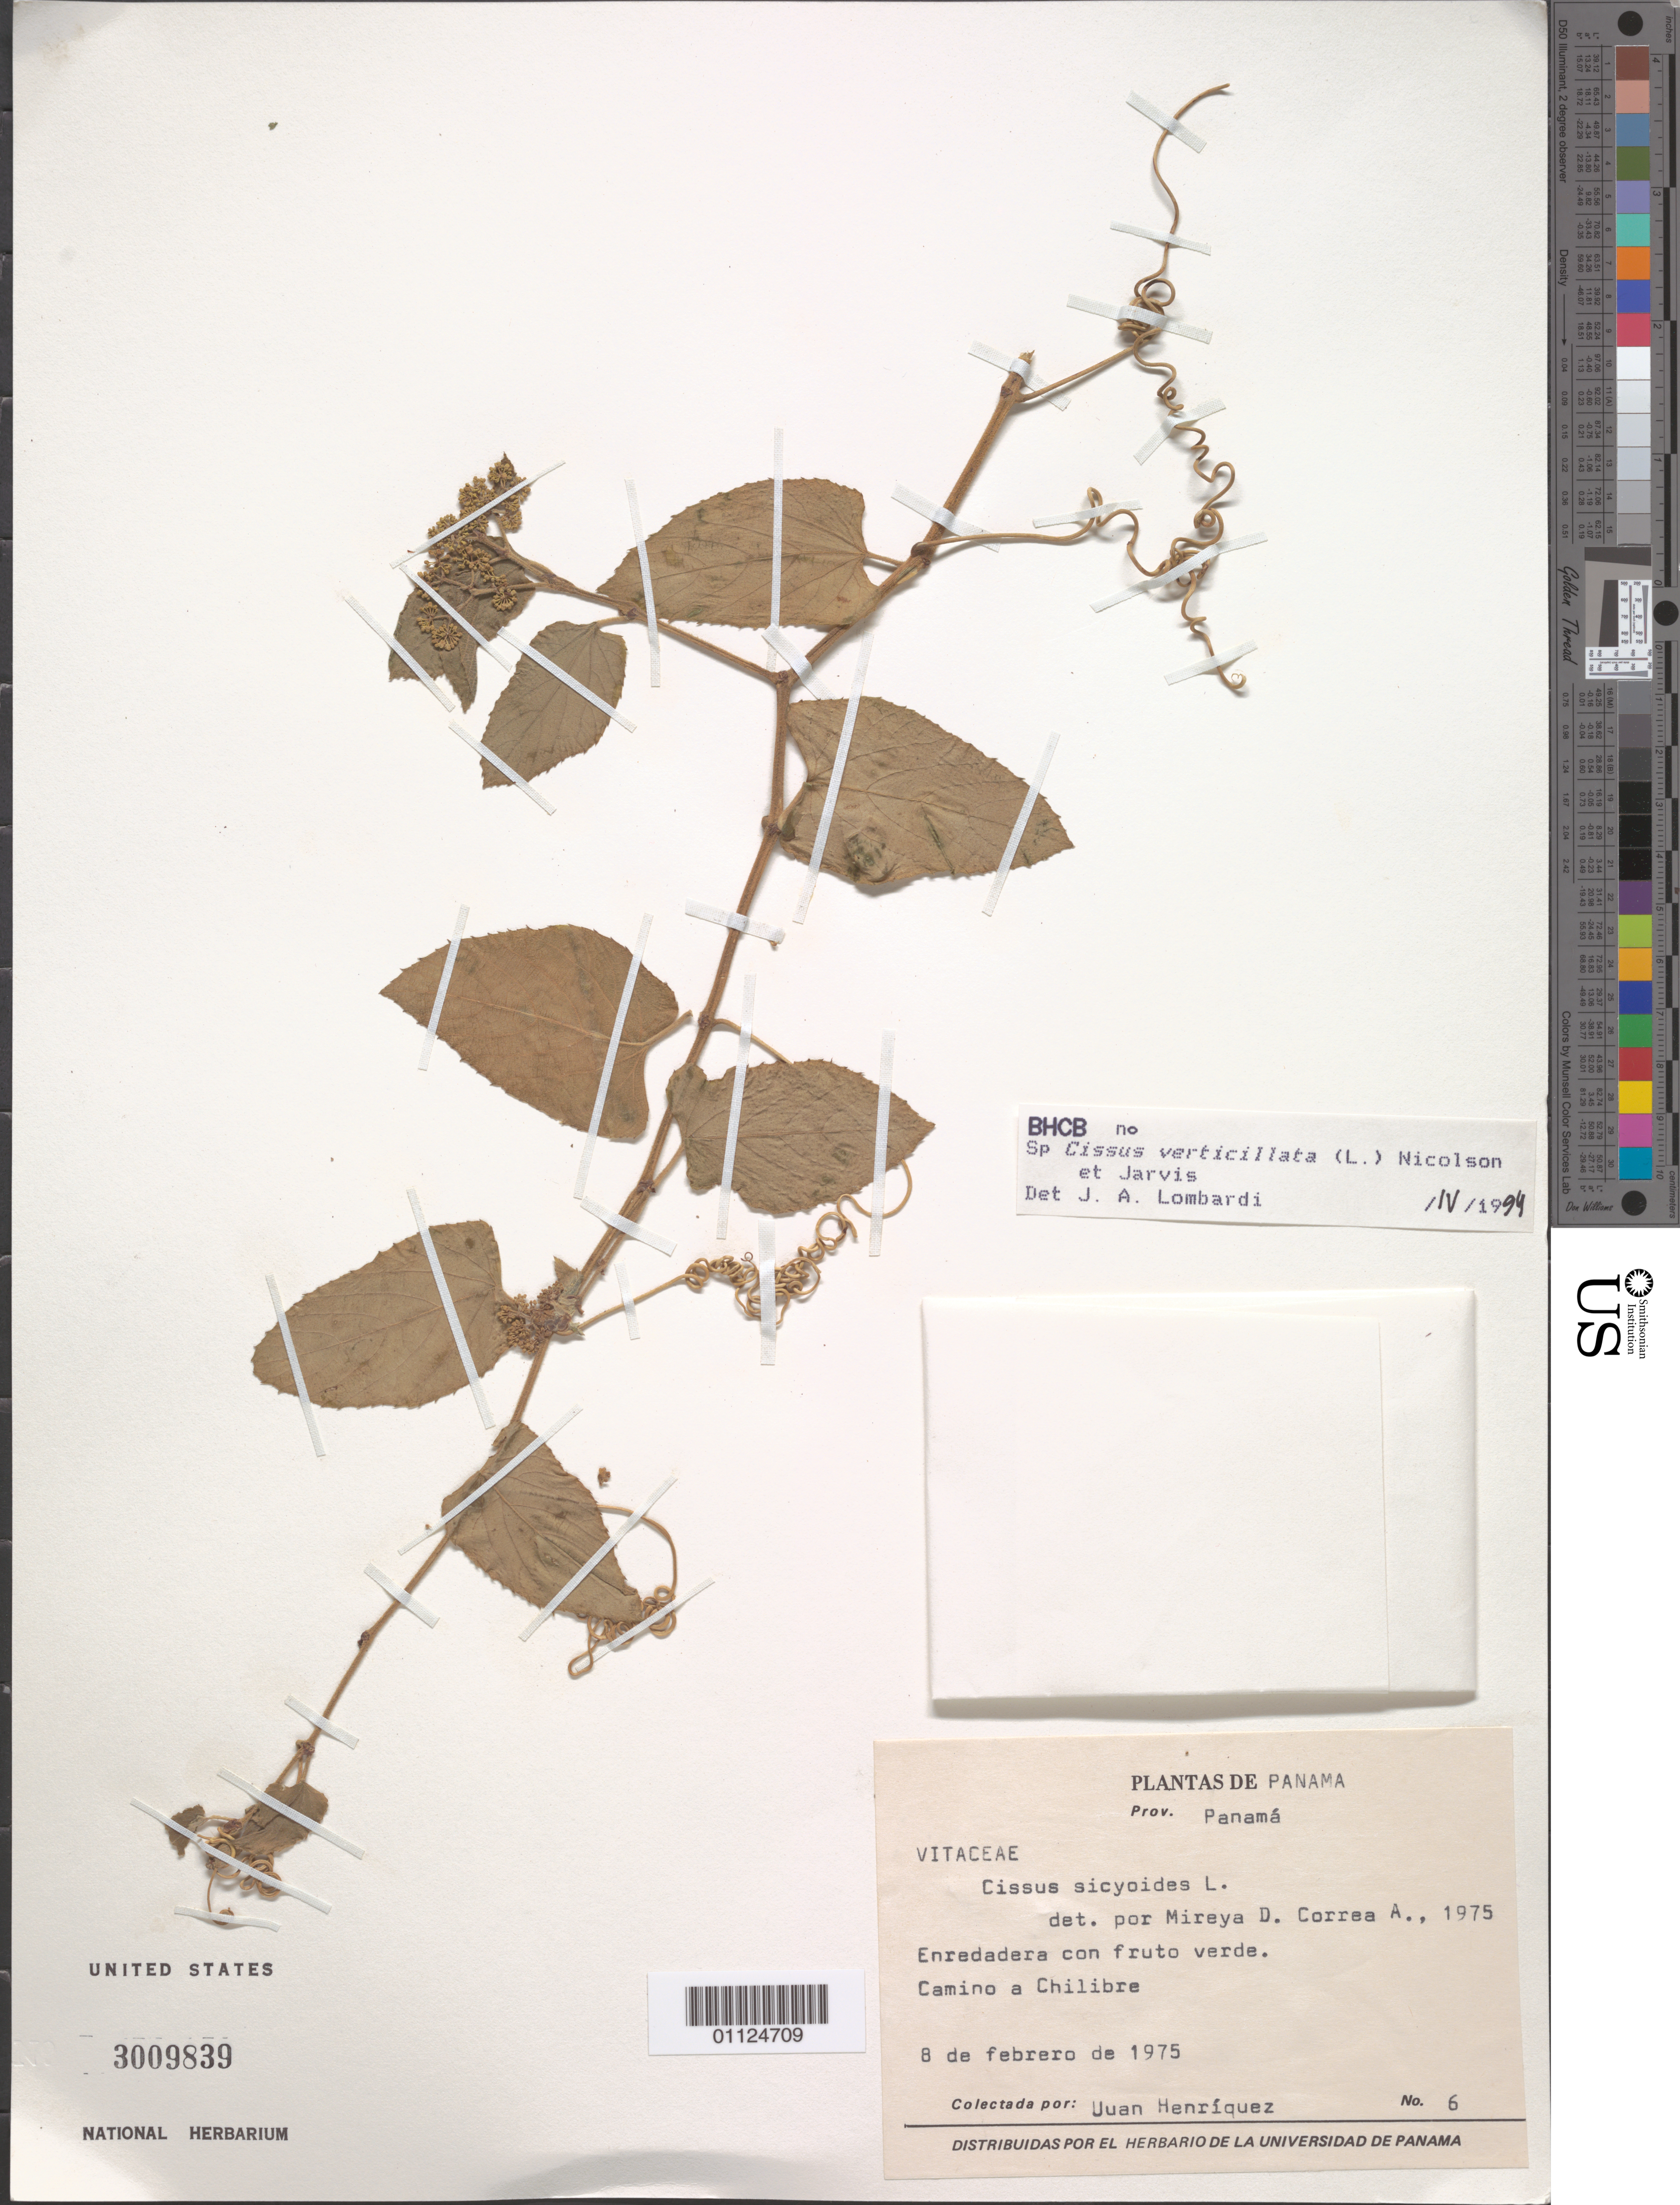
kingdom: Plantae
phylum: Tracheophyta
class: Magnoliopsida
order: Vitales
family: Vitaceae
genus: Cissus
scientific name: Cissus verticillata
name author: (L.) Nicolson & C.E. Jarvis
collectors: Universidad de Panama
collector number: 6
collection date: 1975-02-08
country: Panama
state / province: Panamá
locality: Camino a Chilibre.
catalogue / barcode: US 3009839